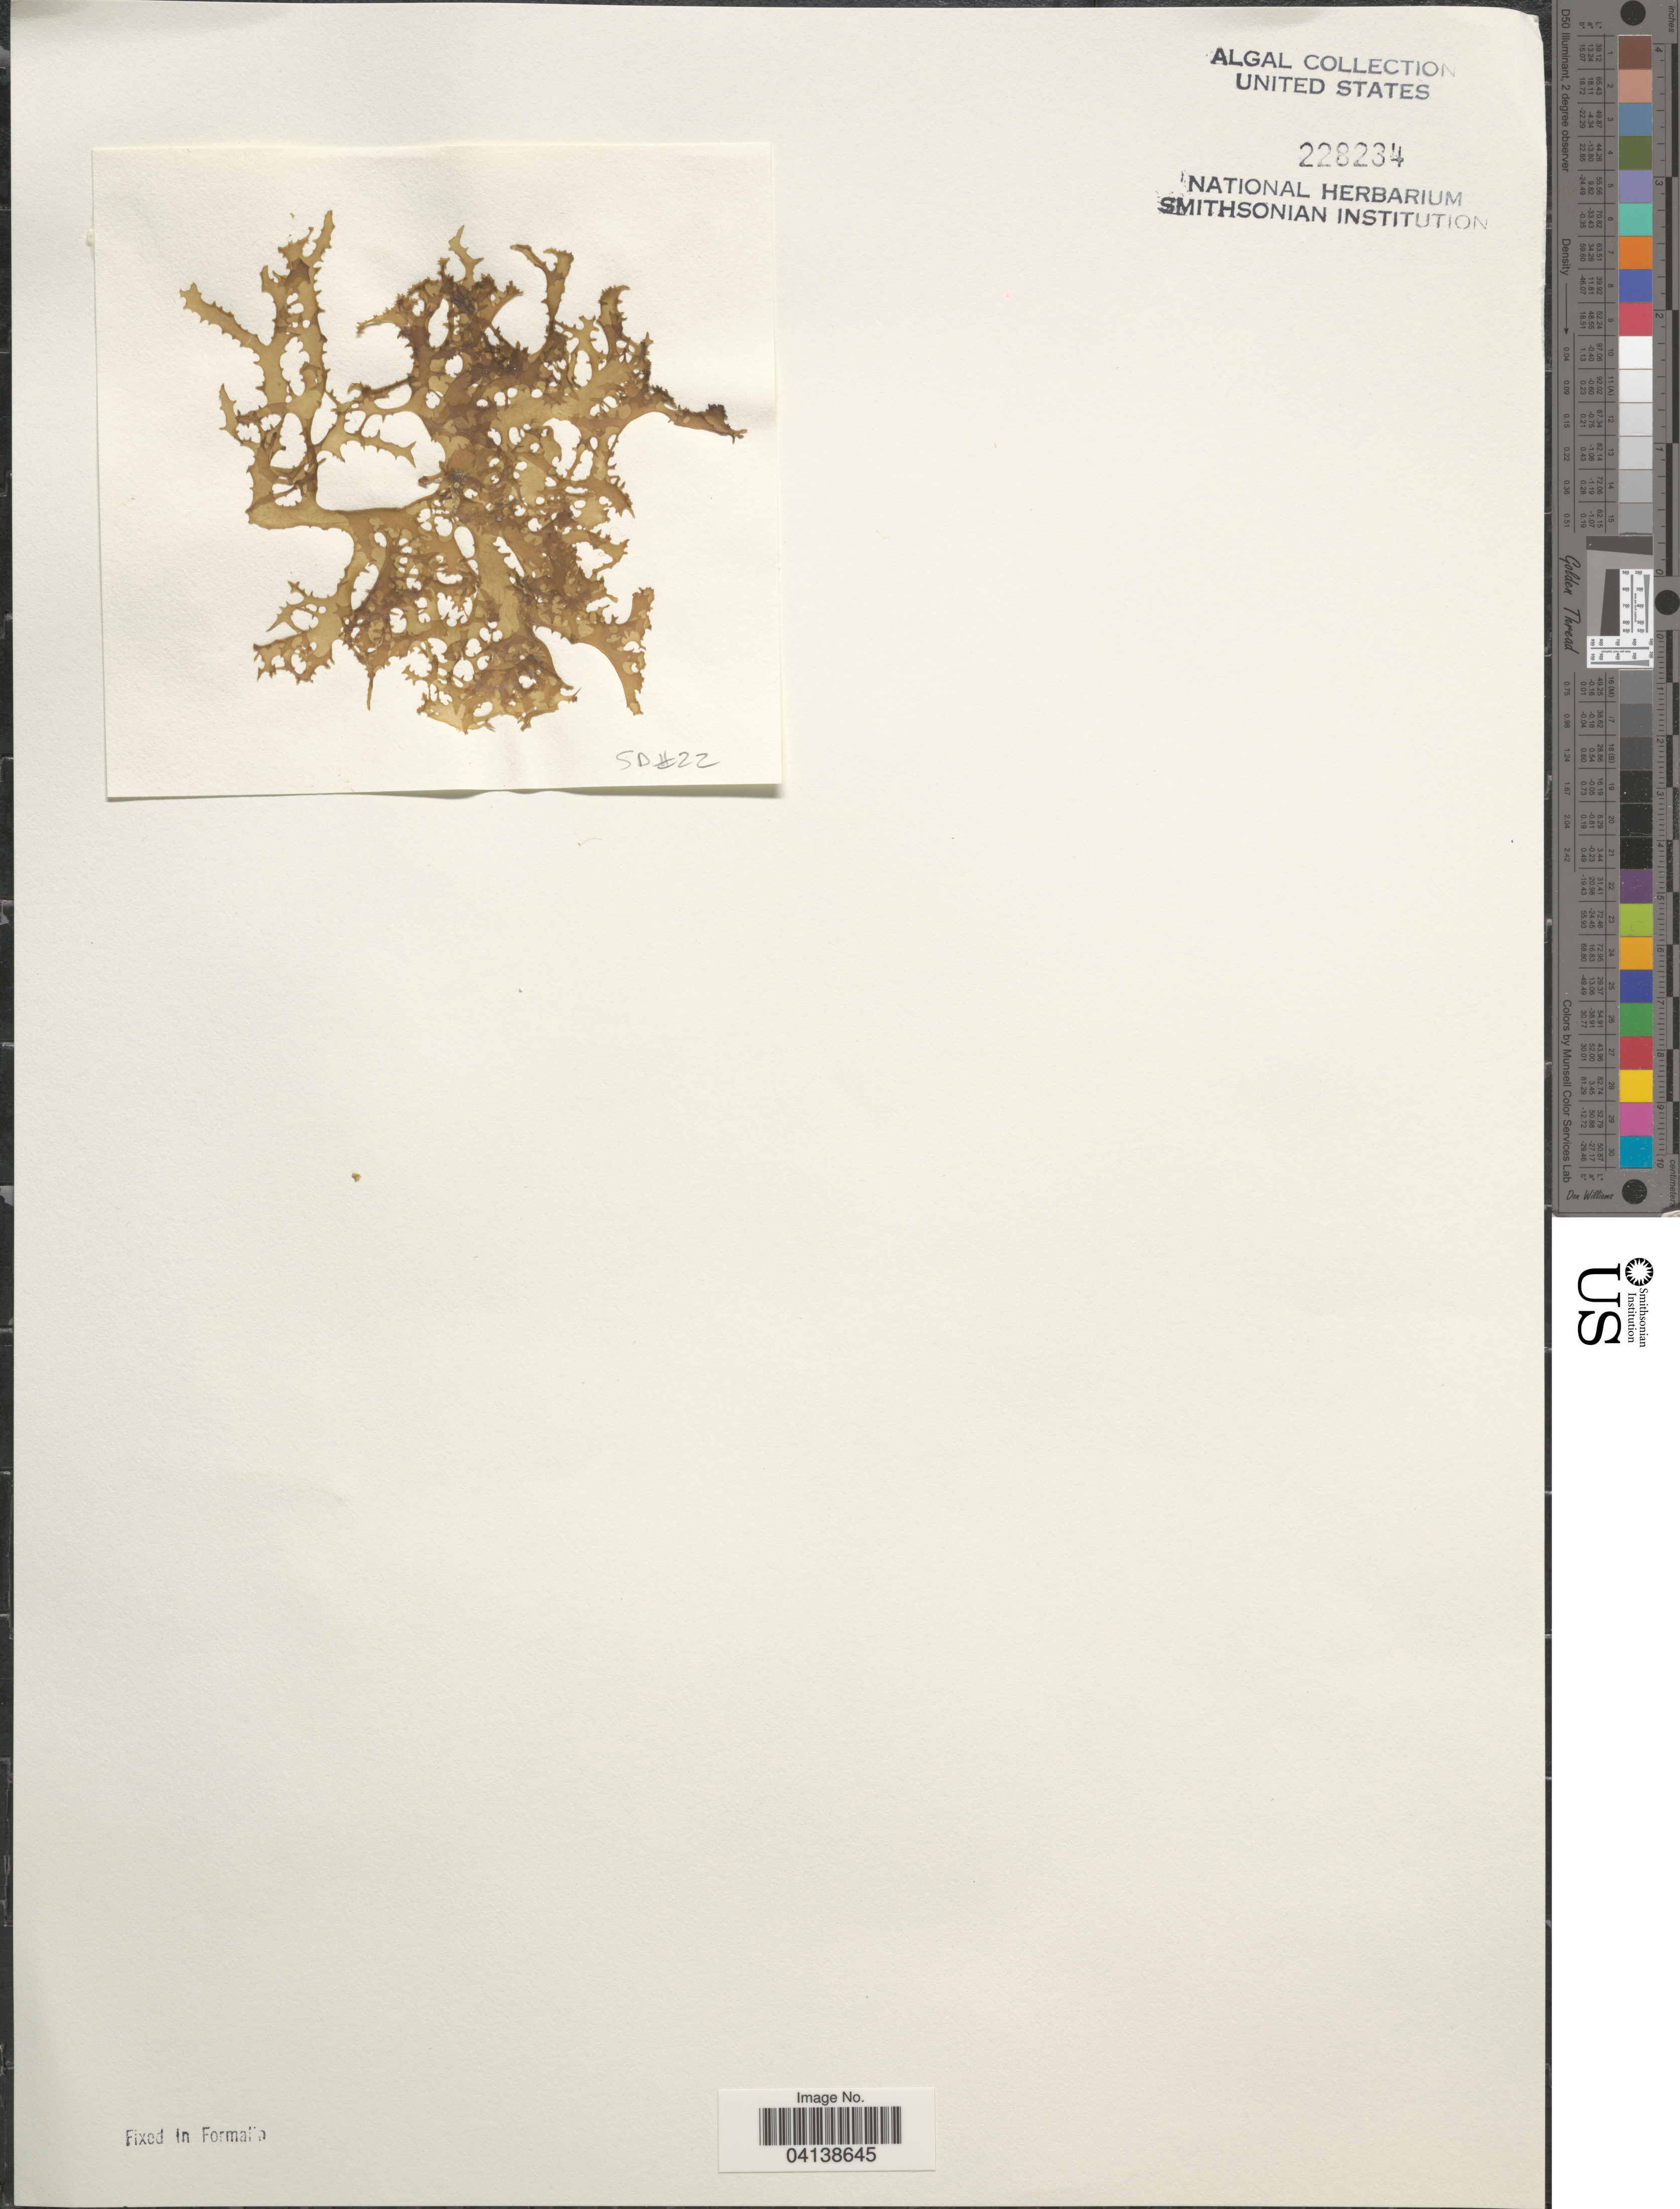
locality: SD#22.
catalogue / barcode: US 228234